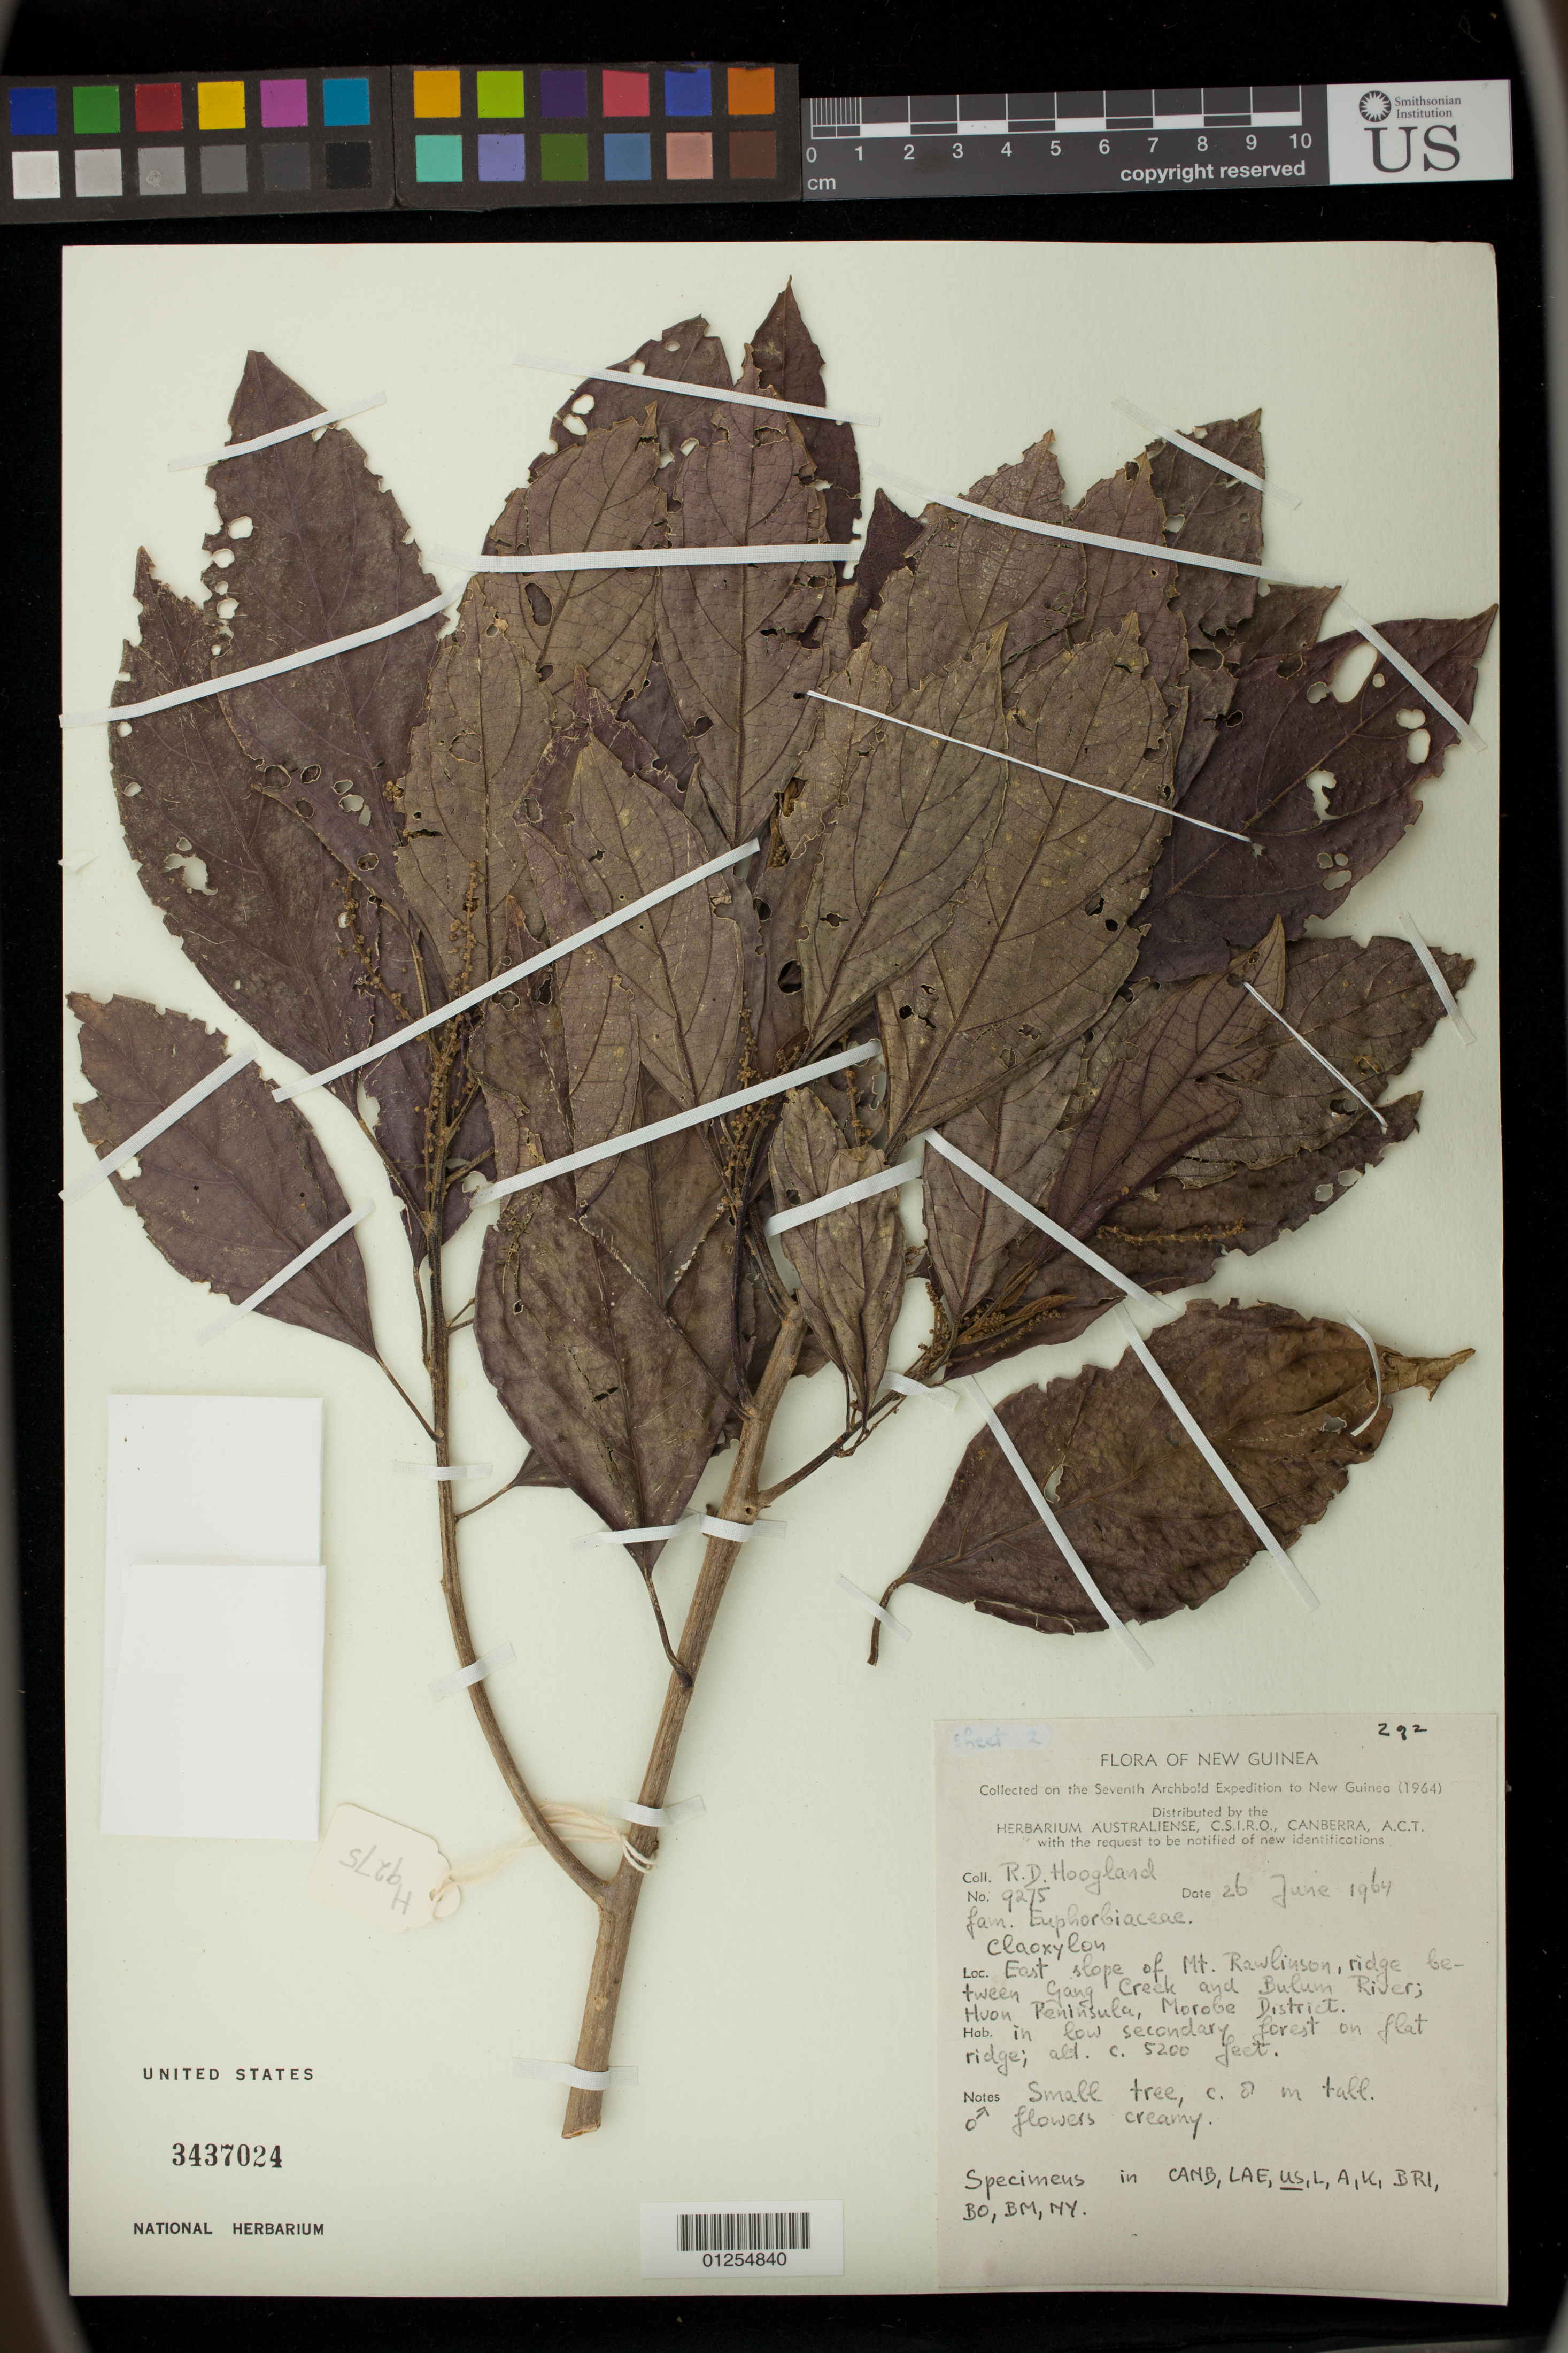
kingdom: Plantae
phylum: Tracheophyta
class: Magnoliopsida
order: Malpighiales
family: Euphorbiaceae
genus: Claoxylon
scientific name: Claoxylon sp.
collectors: R. D. Hoogland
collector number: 9275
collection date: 1964-06-26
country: Papua New Guinea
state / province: Morobe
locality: East slope of Mt. Rawlinson, ridge between Gang Creek and Bulum River; Huon Peninsula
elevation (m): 1585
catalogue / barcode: US 3437024